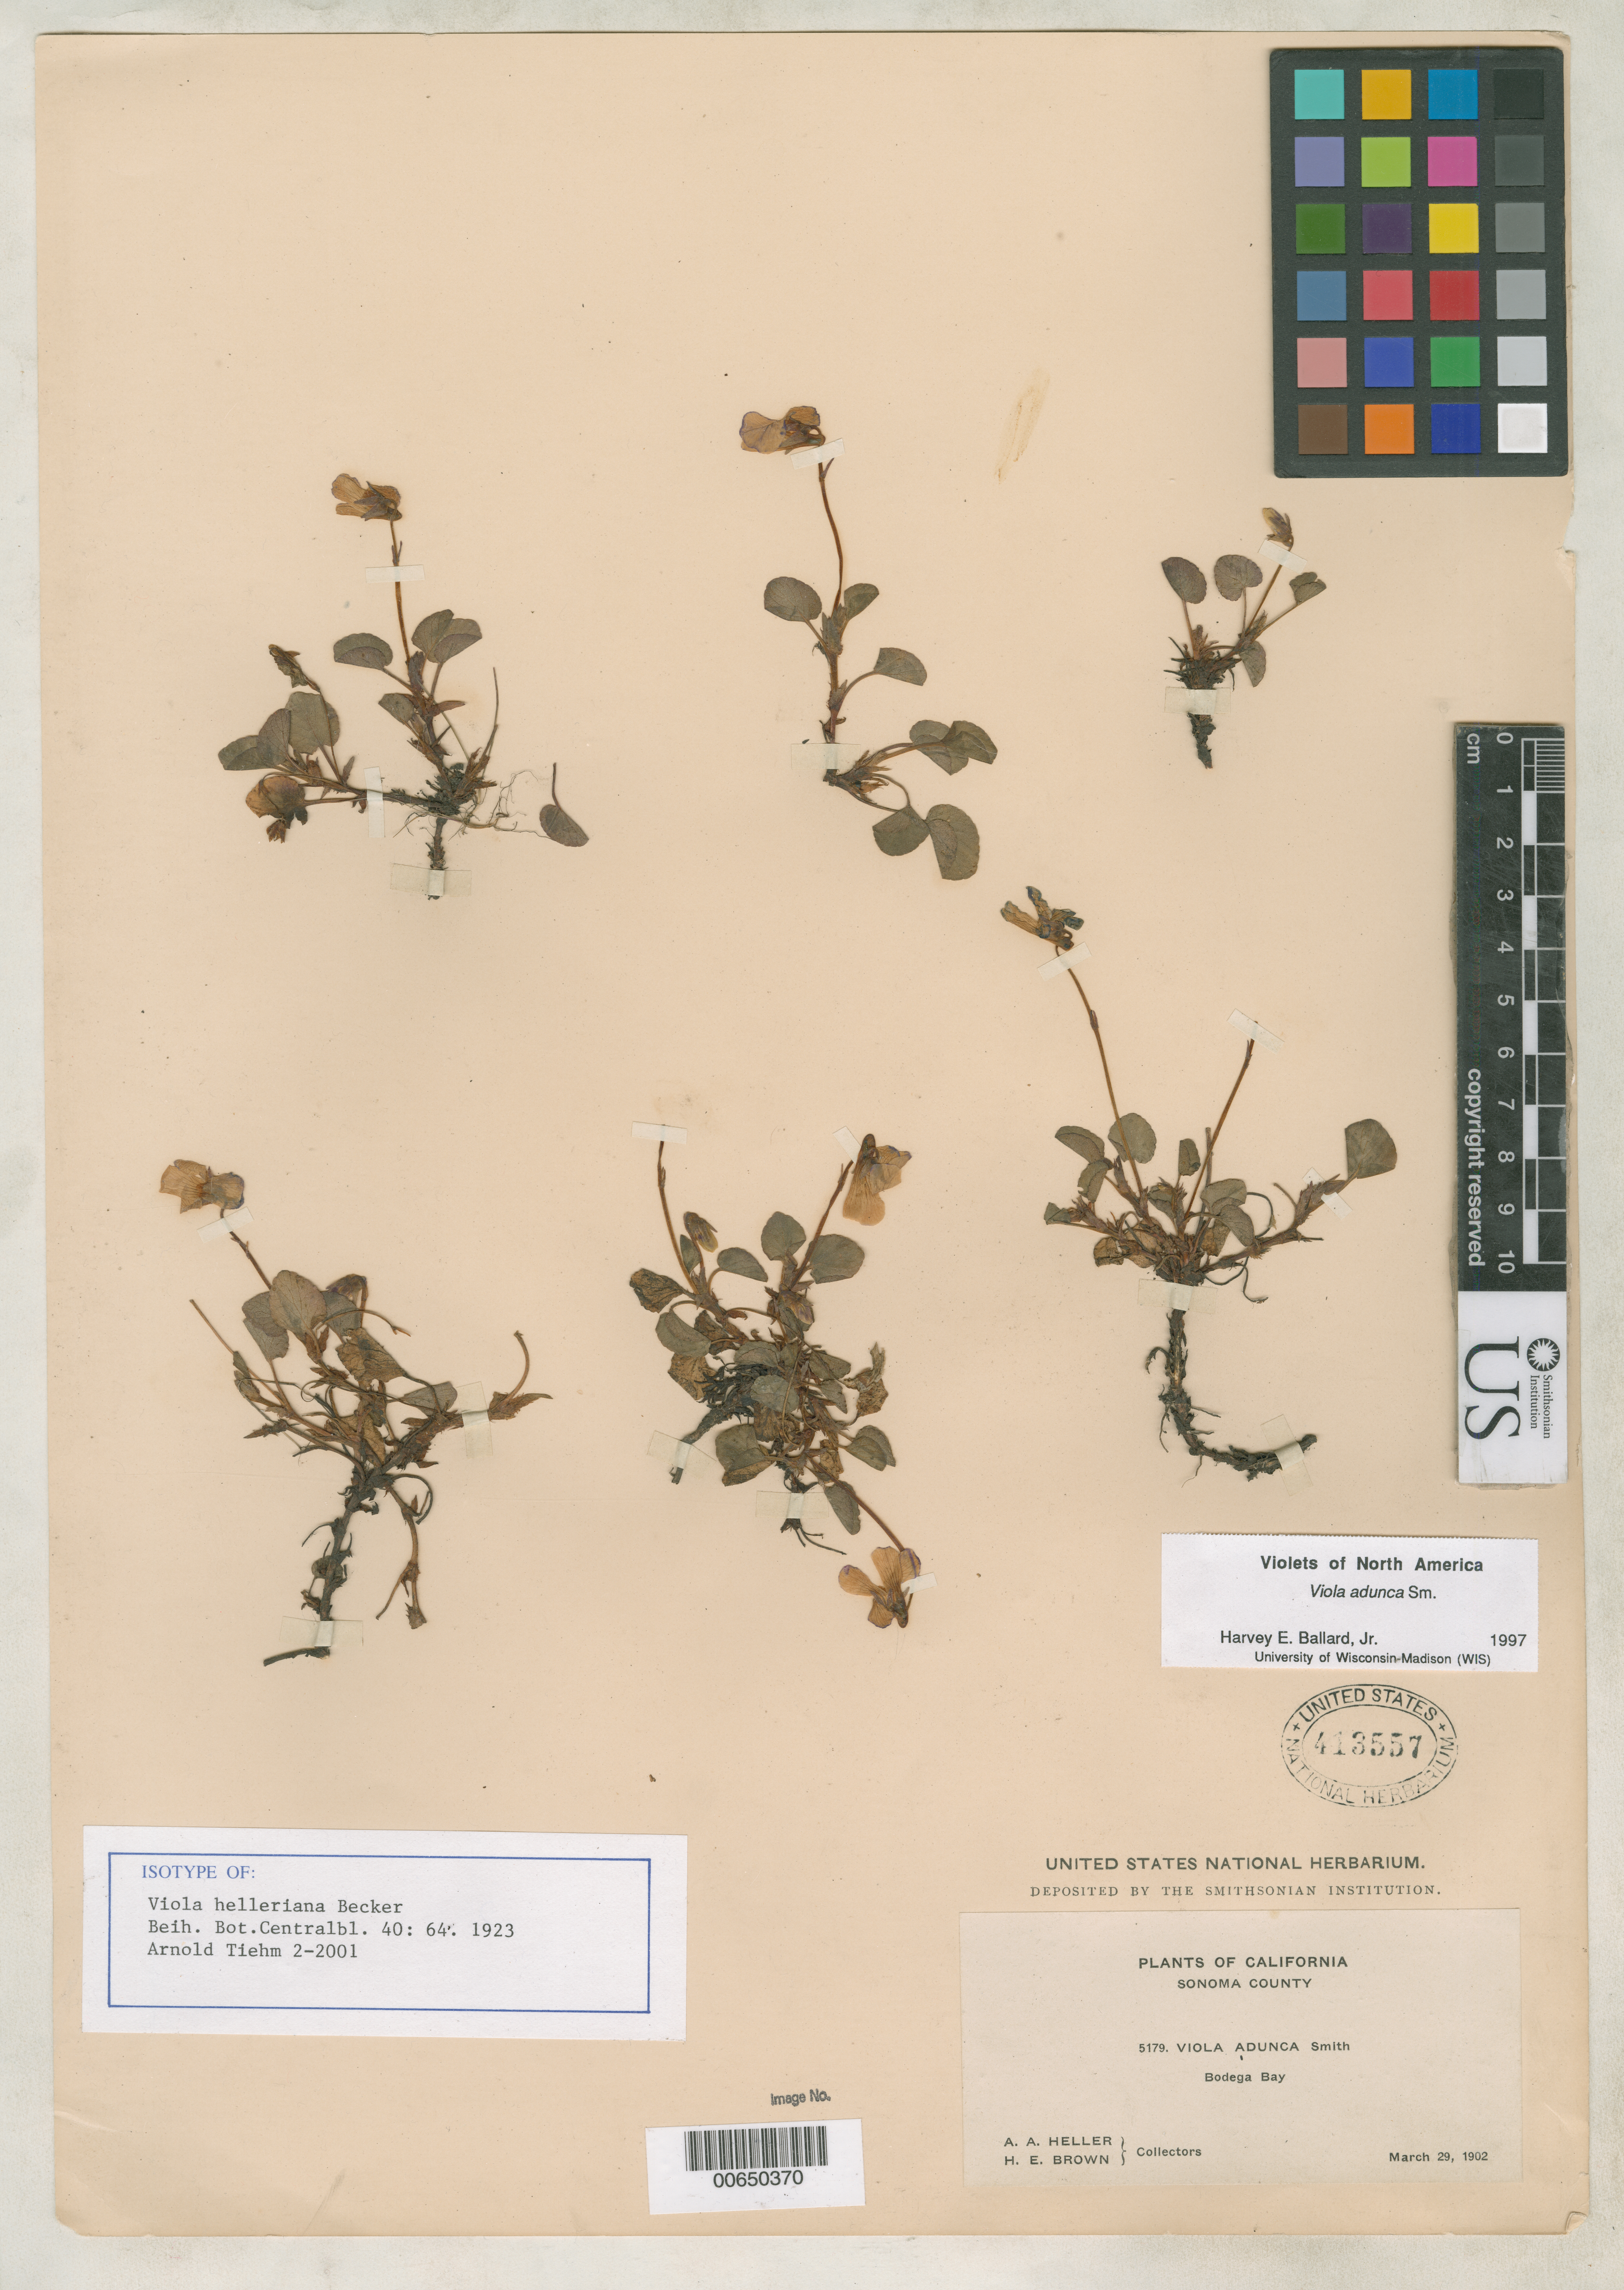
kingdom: Plantae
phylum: Tracheophyta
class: Magnoliopsida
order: Malpighiales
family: Violaceae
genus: Viola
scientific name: Viola helleriana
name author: W. Becker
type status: Isotype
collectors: A. A. Heller & H. E. Brown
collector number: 5179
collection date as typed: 29 Mar 1902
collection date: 1902-03-29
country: United States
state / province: California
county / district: Sonoma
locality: Bodega Bay.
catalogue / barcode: US 413557